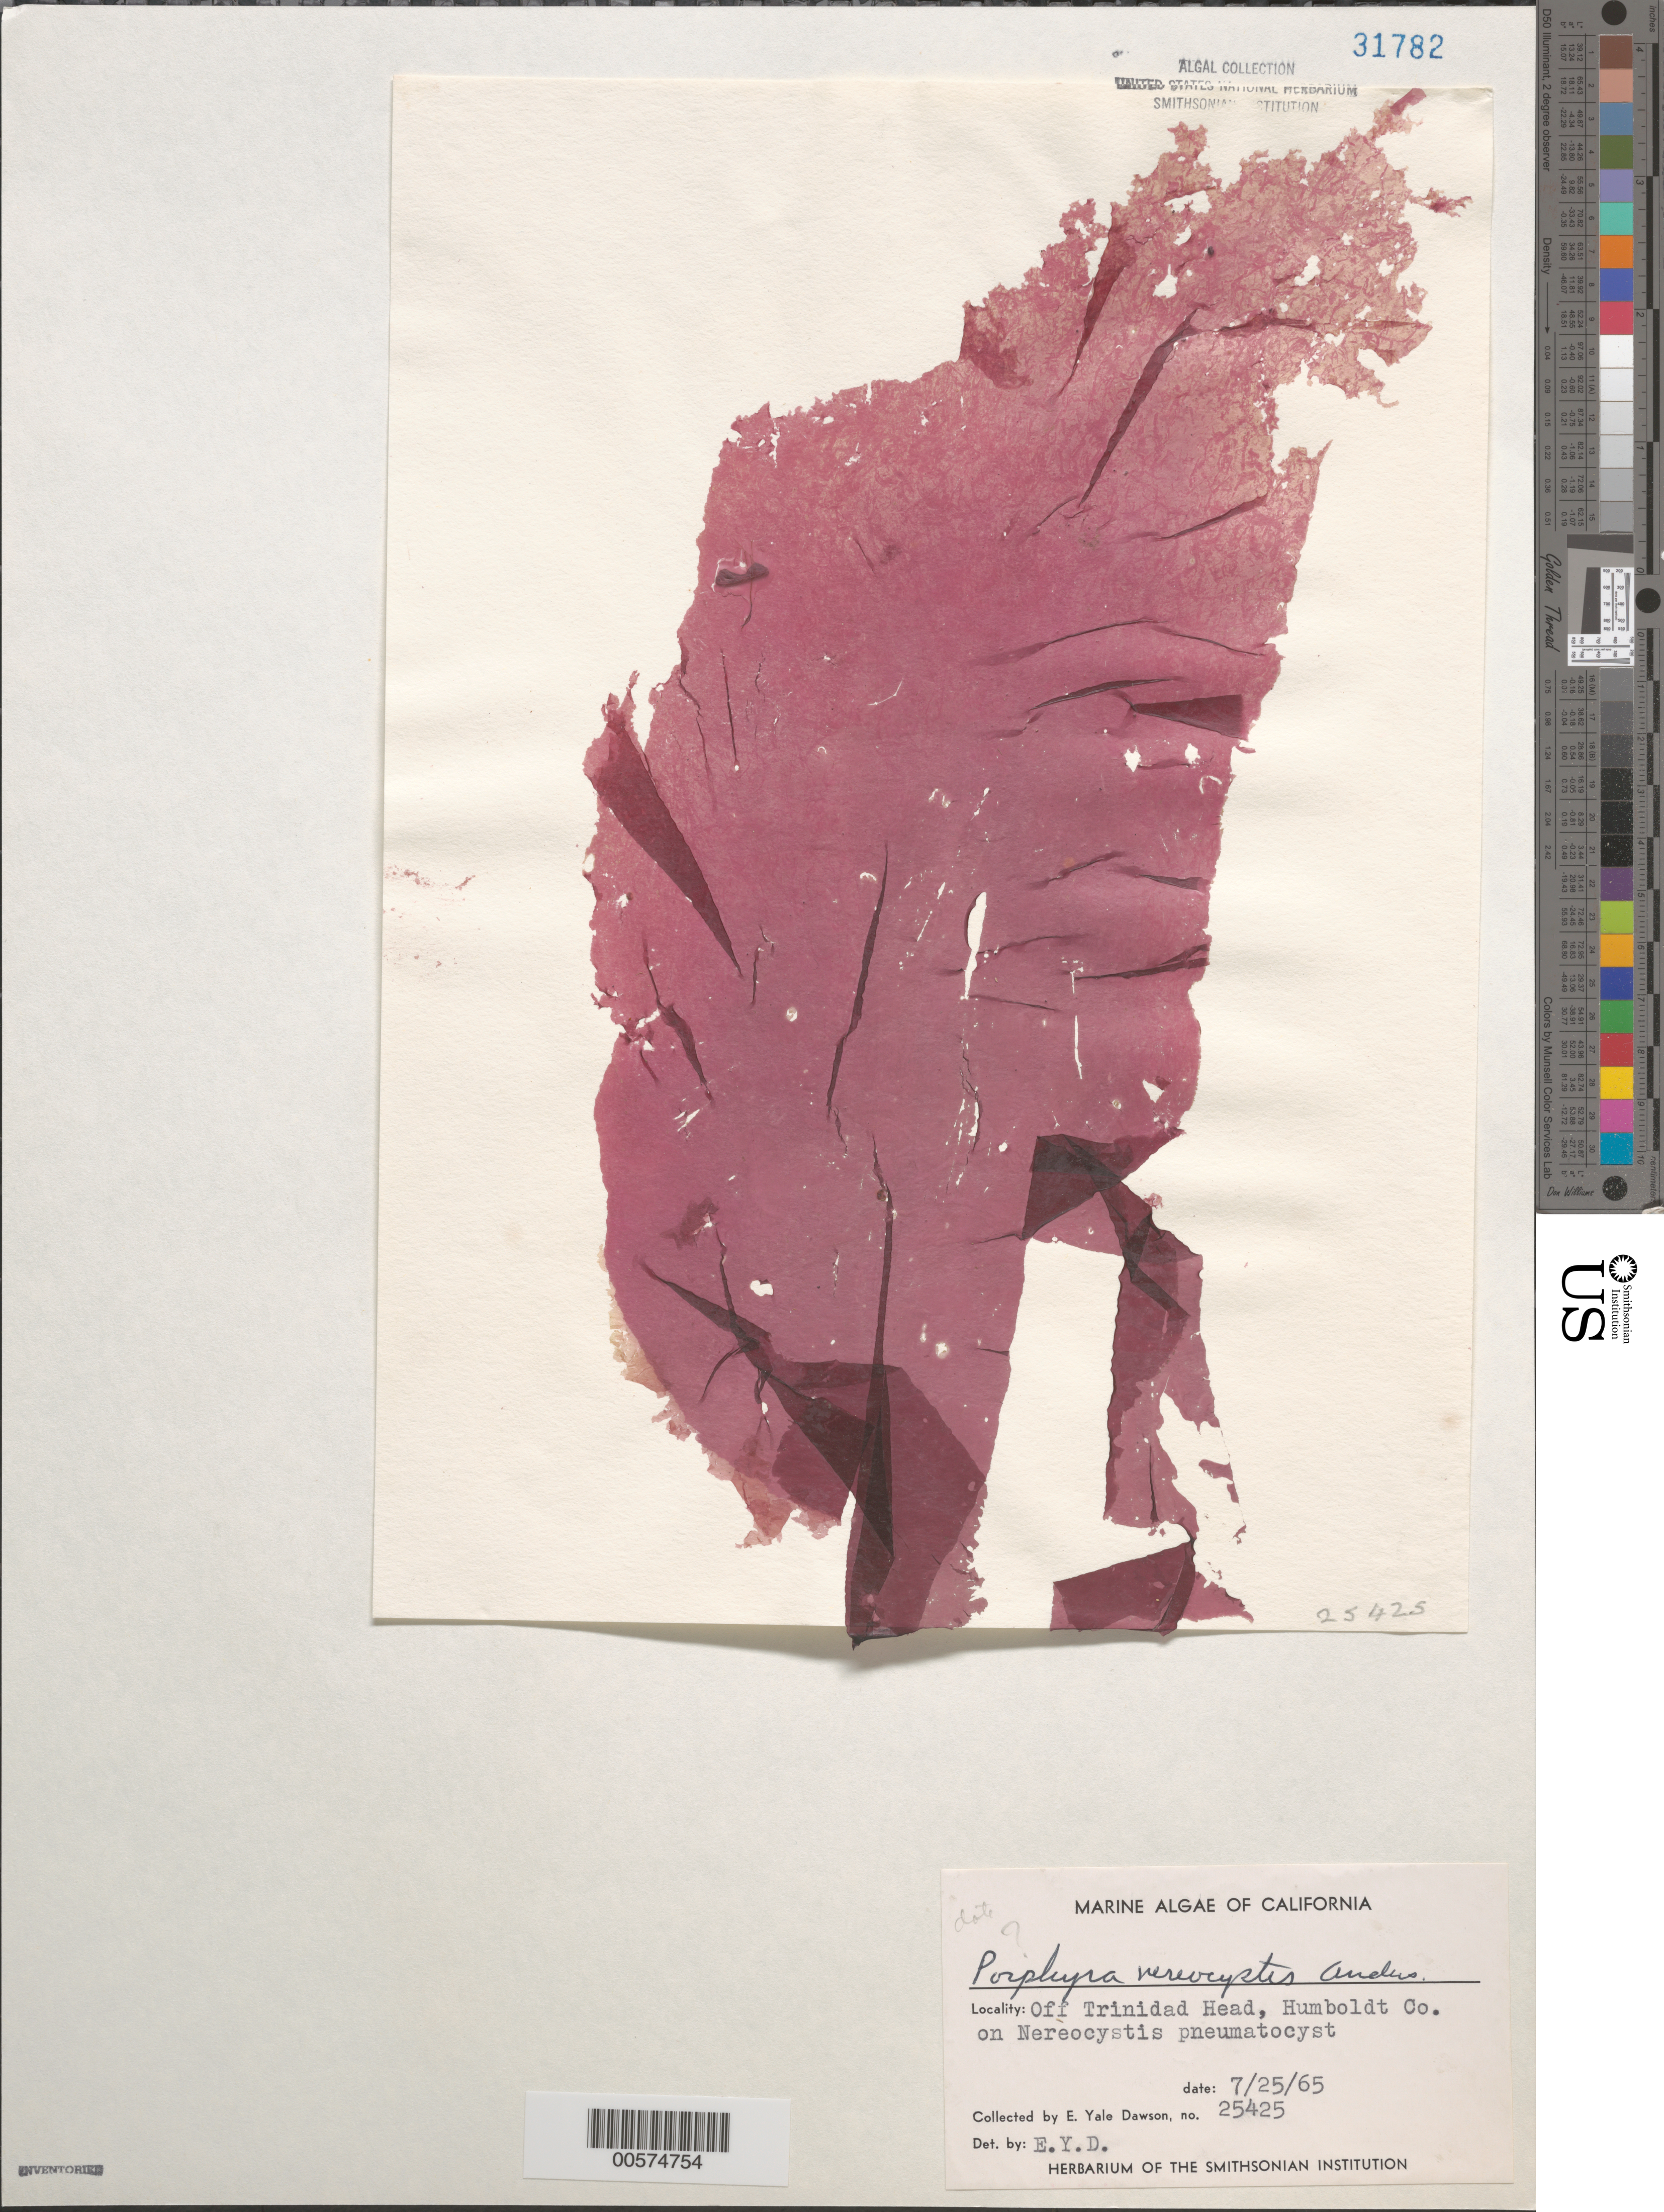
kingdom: Plantae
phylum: Rhodophyta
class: Bangiophyceae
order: Bangiales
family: Bangiaceae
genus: Pyropia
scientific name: Pyropia nereocystis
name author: (C.L. Anderson) S.C. Lindstrom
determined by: Algae name updating Project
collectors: E. Y. Dawson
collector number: EYD 25425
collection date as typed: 25 Jul 1965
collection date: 1965-07-25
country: United States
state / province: California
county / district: Humboldt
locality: Off Trinidad Head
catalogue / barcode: US 31782